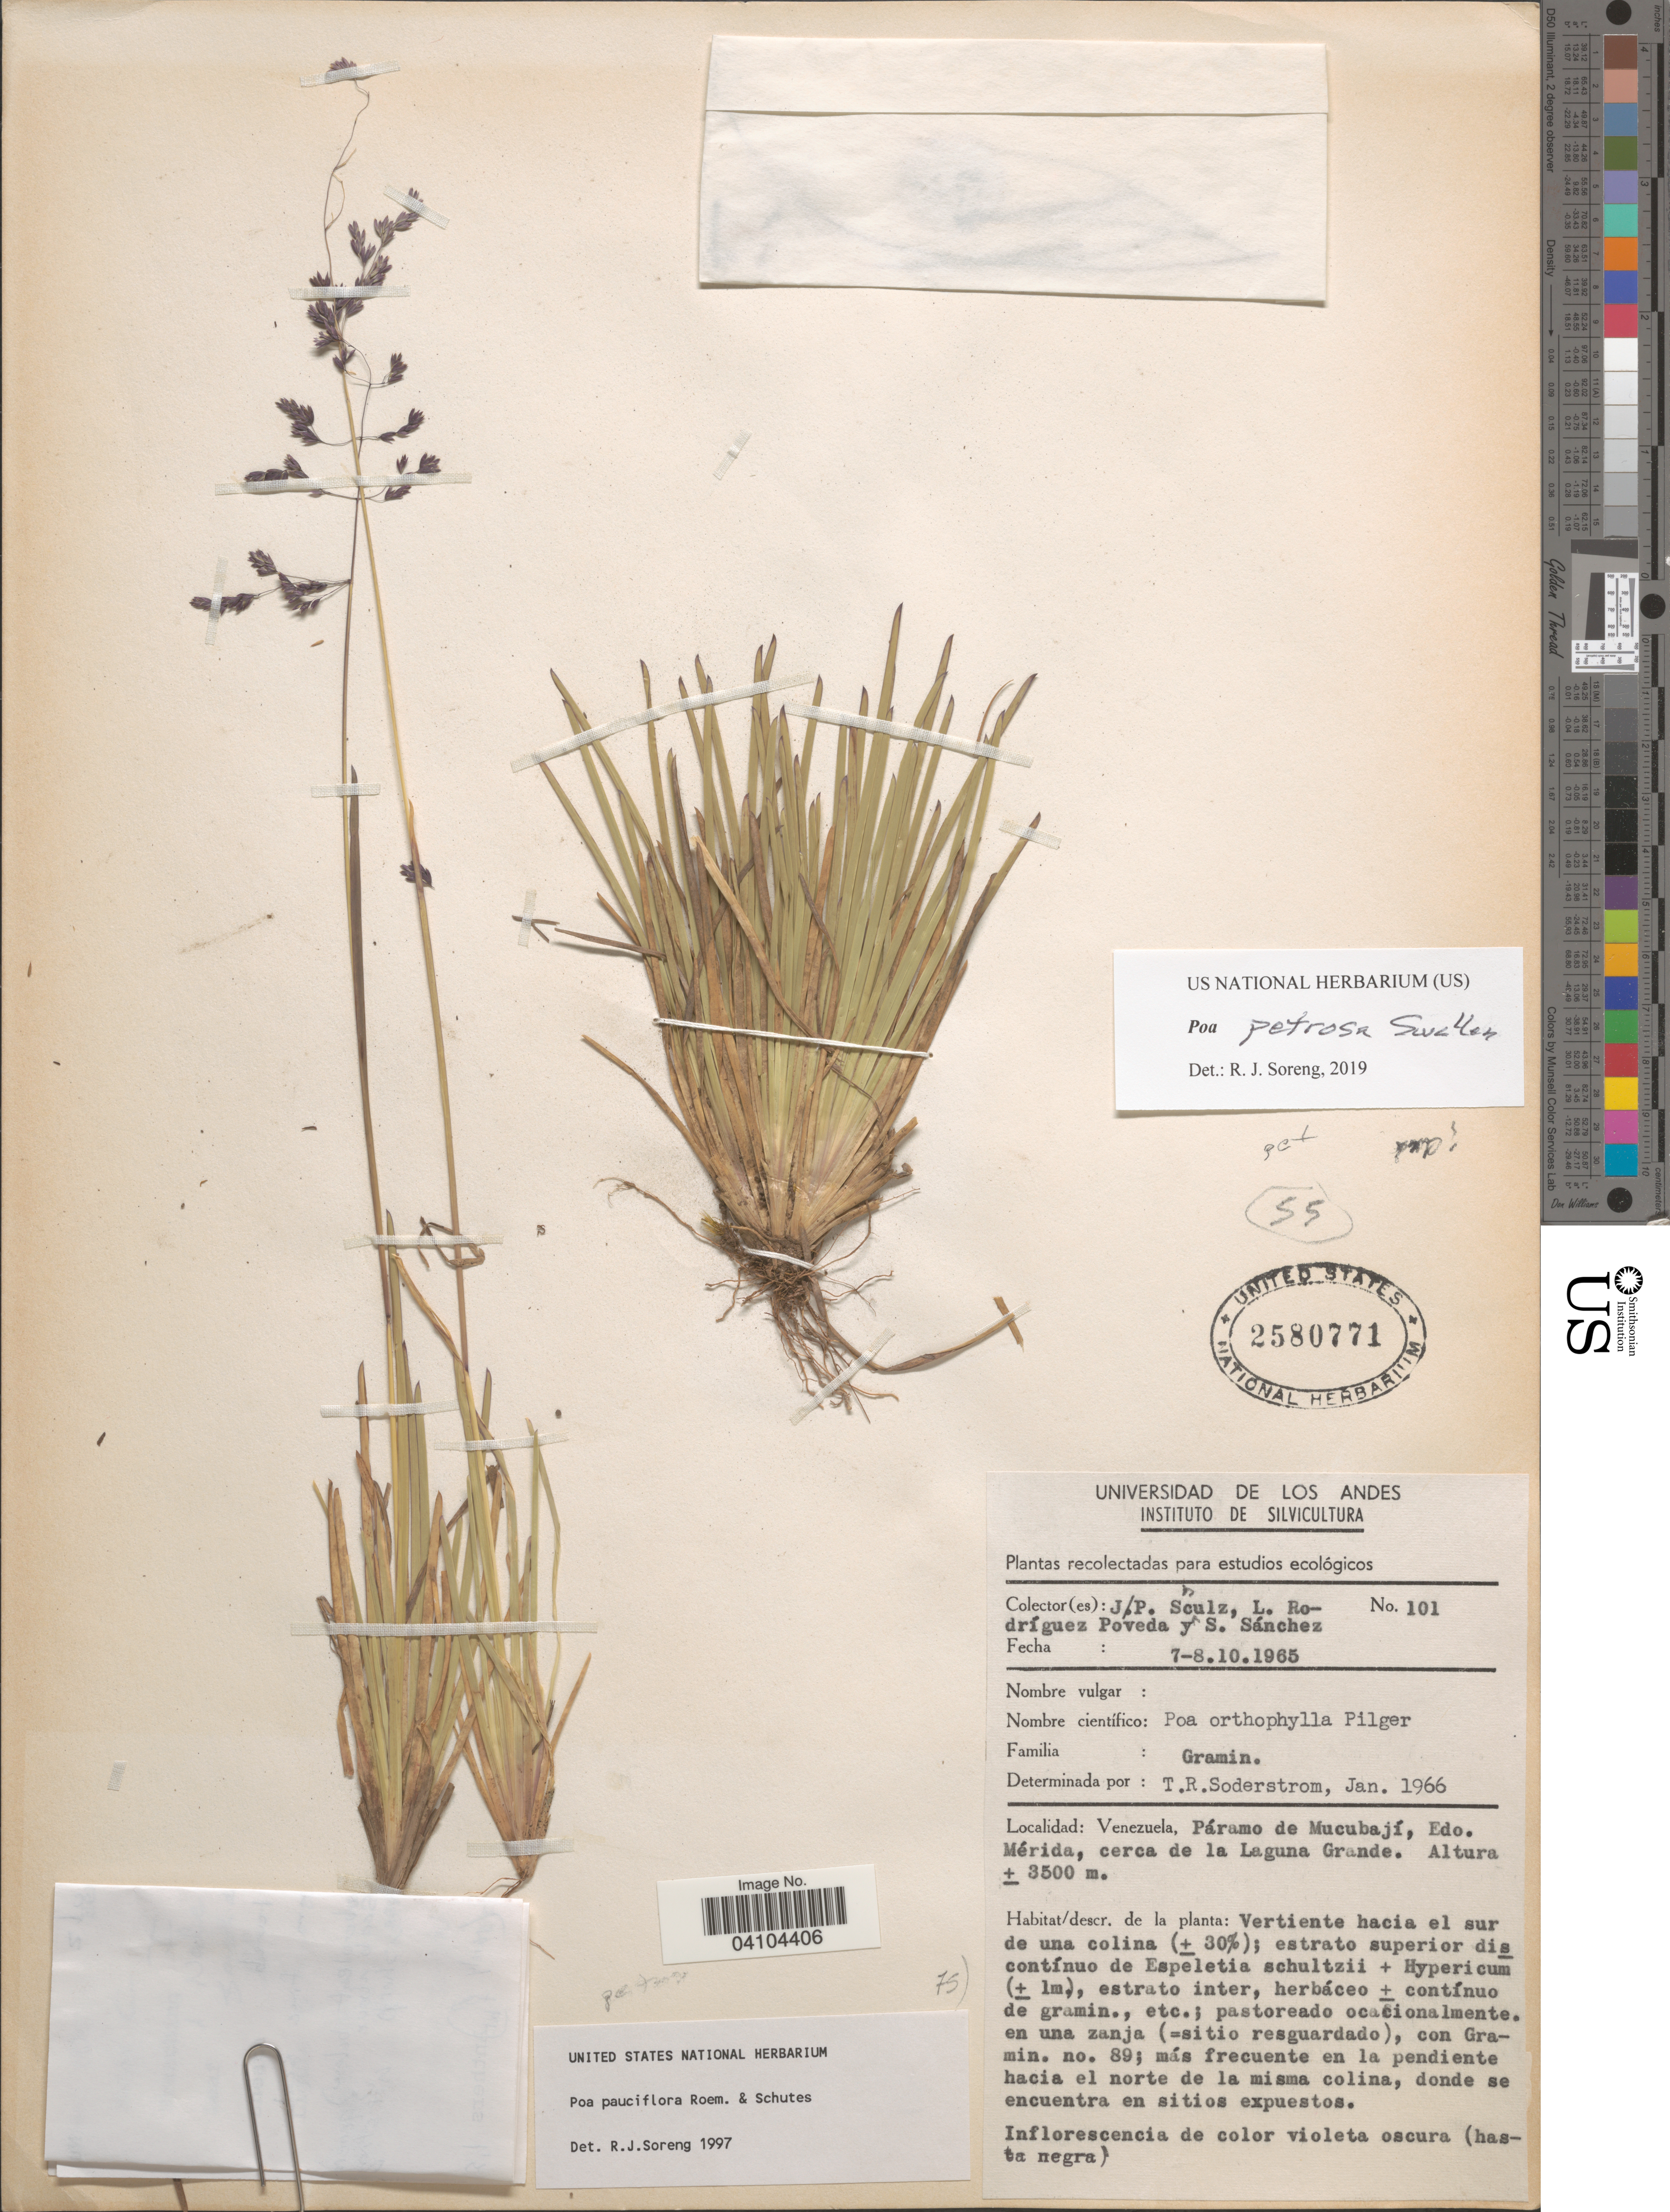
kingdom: Plantae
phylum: Tracheophyta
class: Liliopsida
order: Poales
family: Poaceae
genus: Poa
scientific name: Poa petrosa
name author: Swallen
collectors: J. P. Schulz, L. Rodríguez P. & S. Sanchez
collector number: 101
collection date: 1965-10-07/1965-10-08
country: Venezuela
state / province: Merida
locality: Páramo de Mucubají, cerca de la Laguna Grande.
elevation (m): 3500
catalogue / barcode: US 2580771